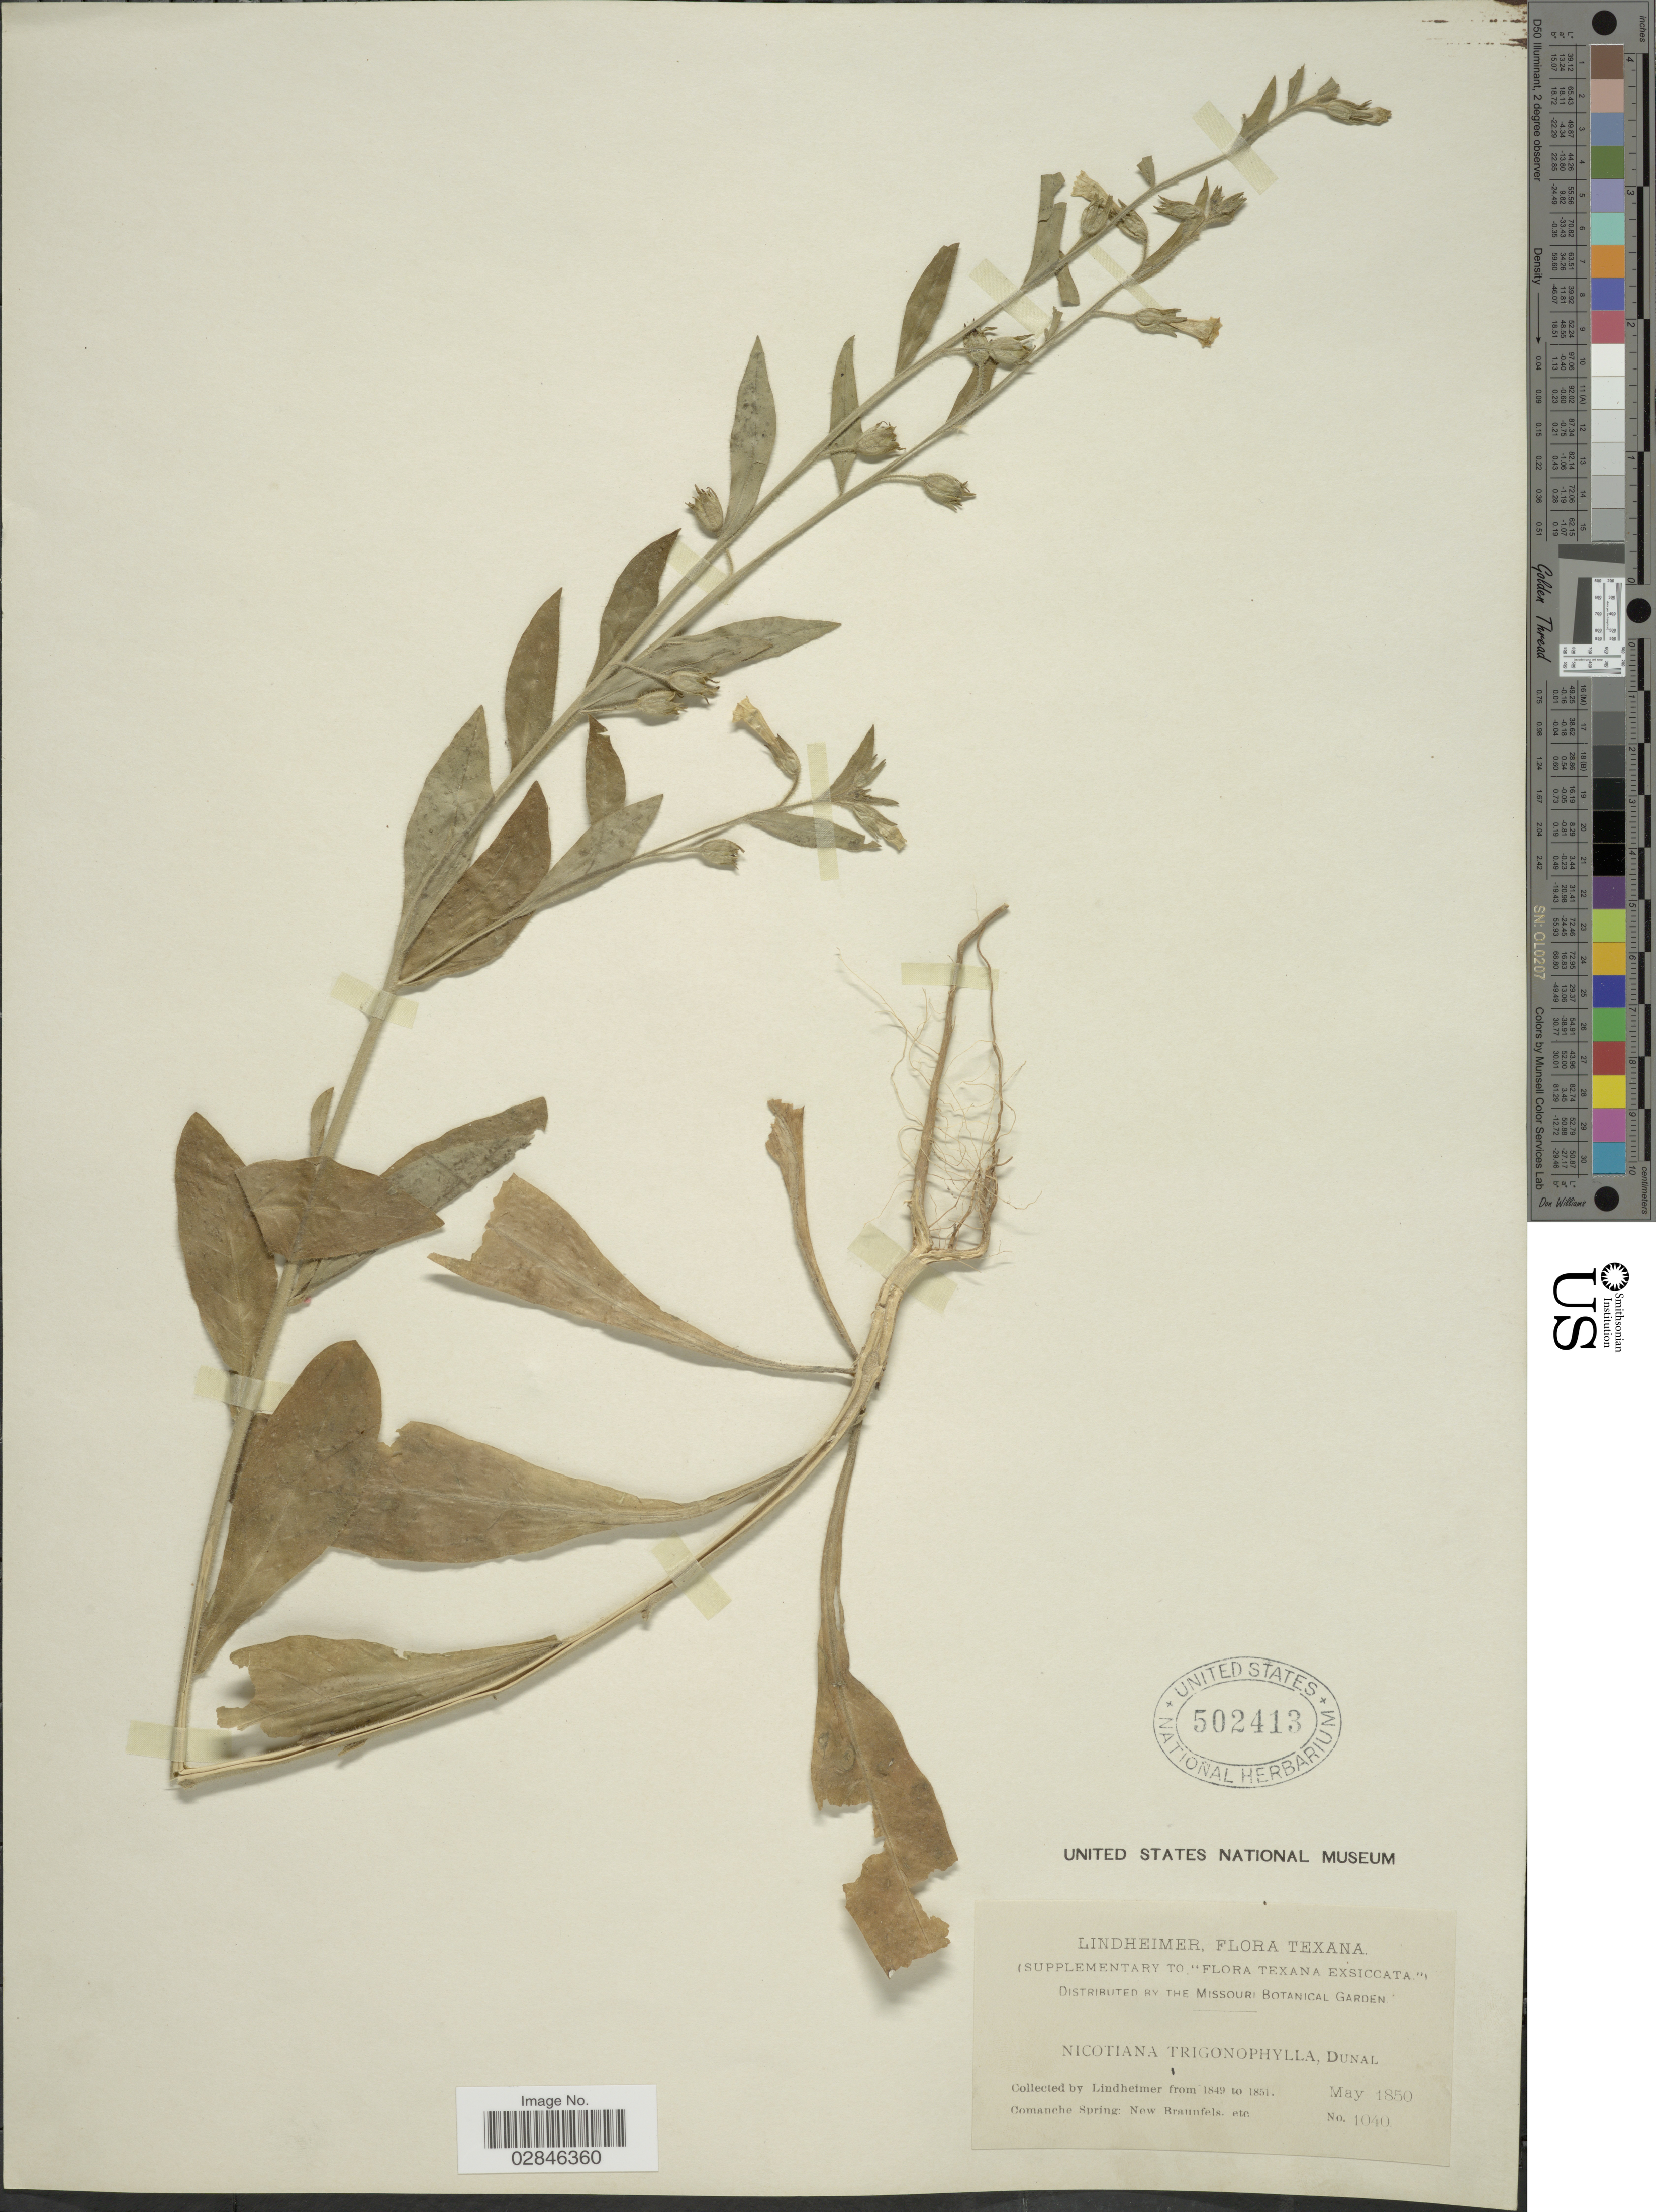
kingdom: Plantae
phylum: Tracheophyta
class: Magnoliopsida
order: Solanales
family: Solanaceae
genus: Nicotiana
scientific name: Nicotiana trigonophylla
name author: Dunal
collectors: F. Lindheimer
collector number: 1040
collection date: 1850-05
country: United States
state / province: Texas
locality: Comanche Spring: New Braunfels.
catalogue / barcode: US 502413